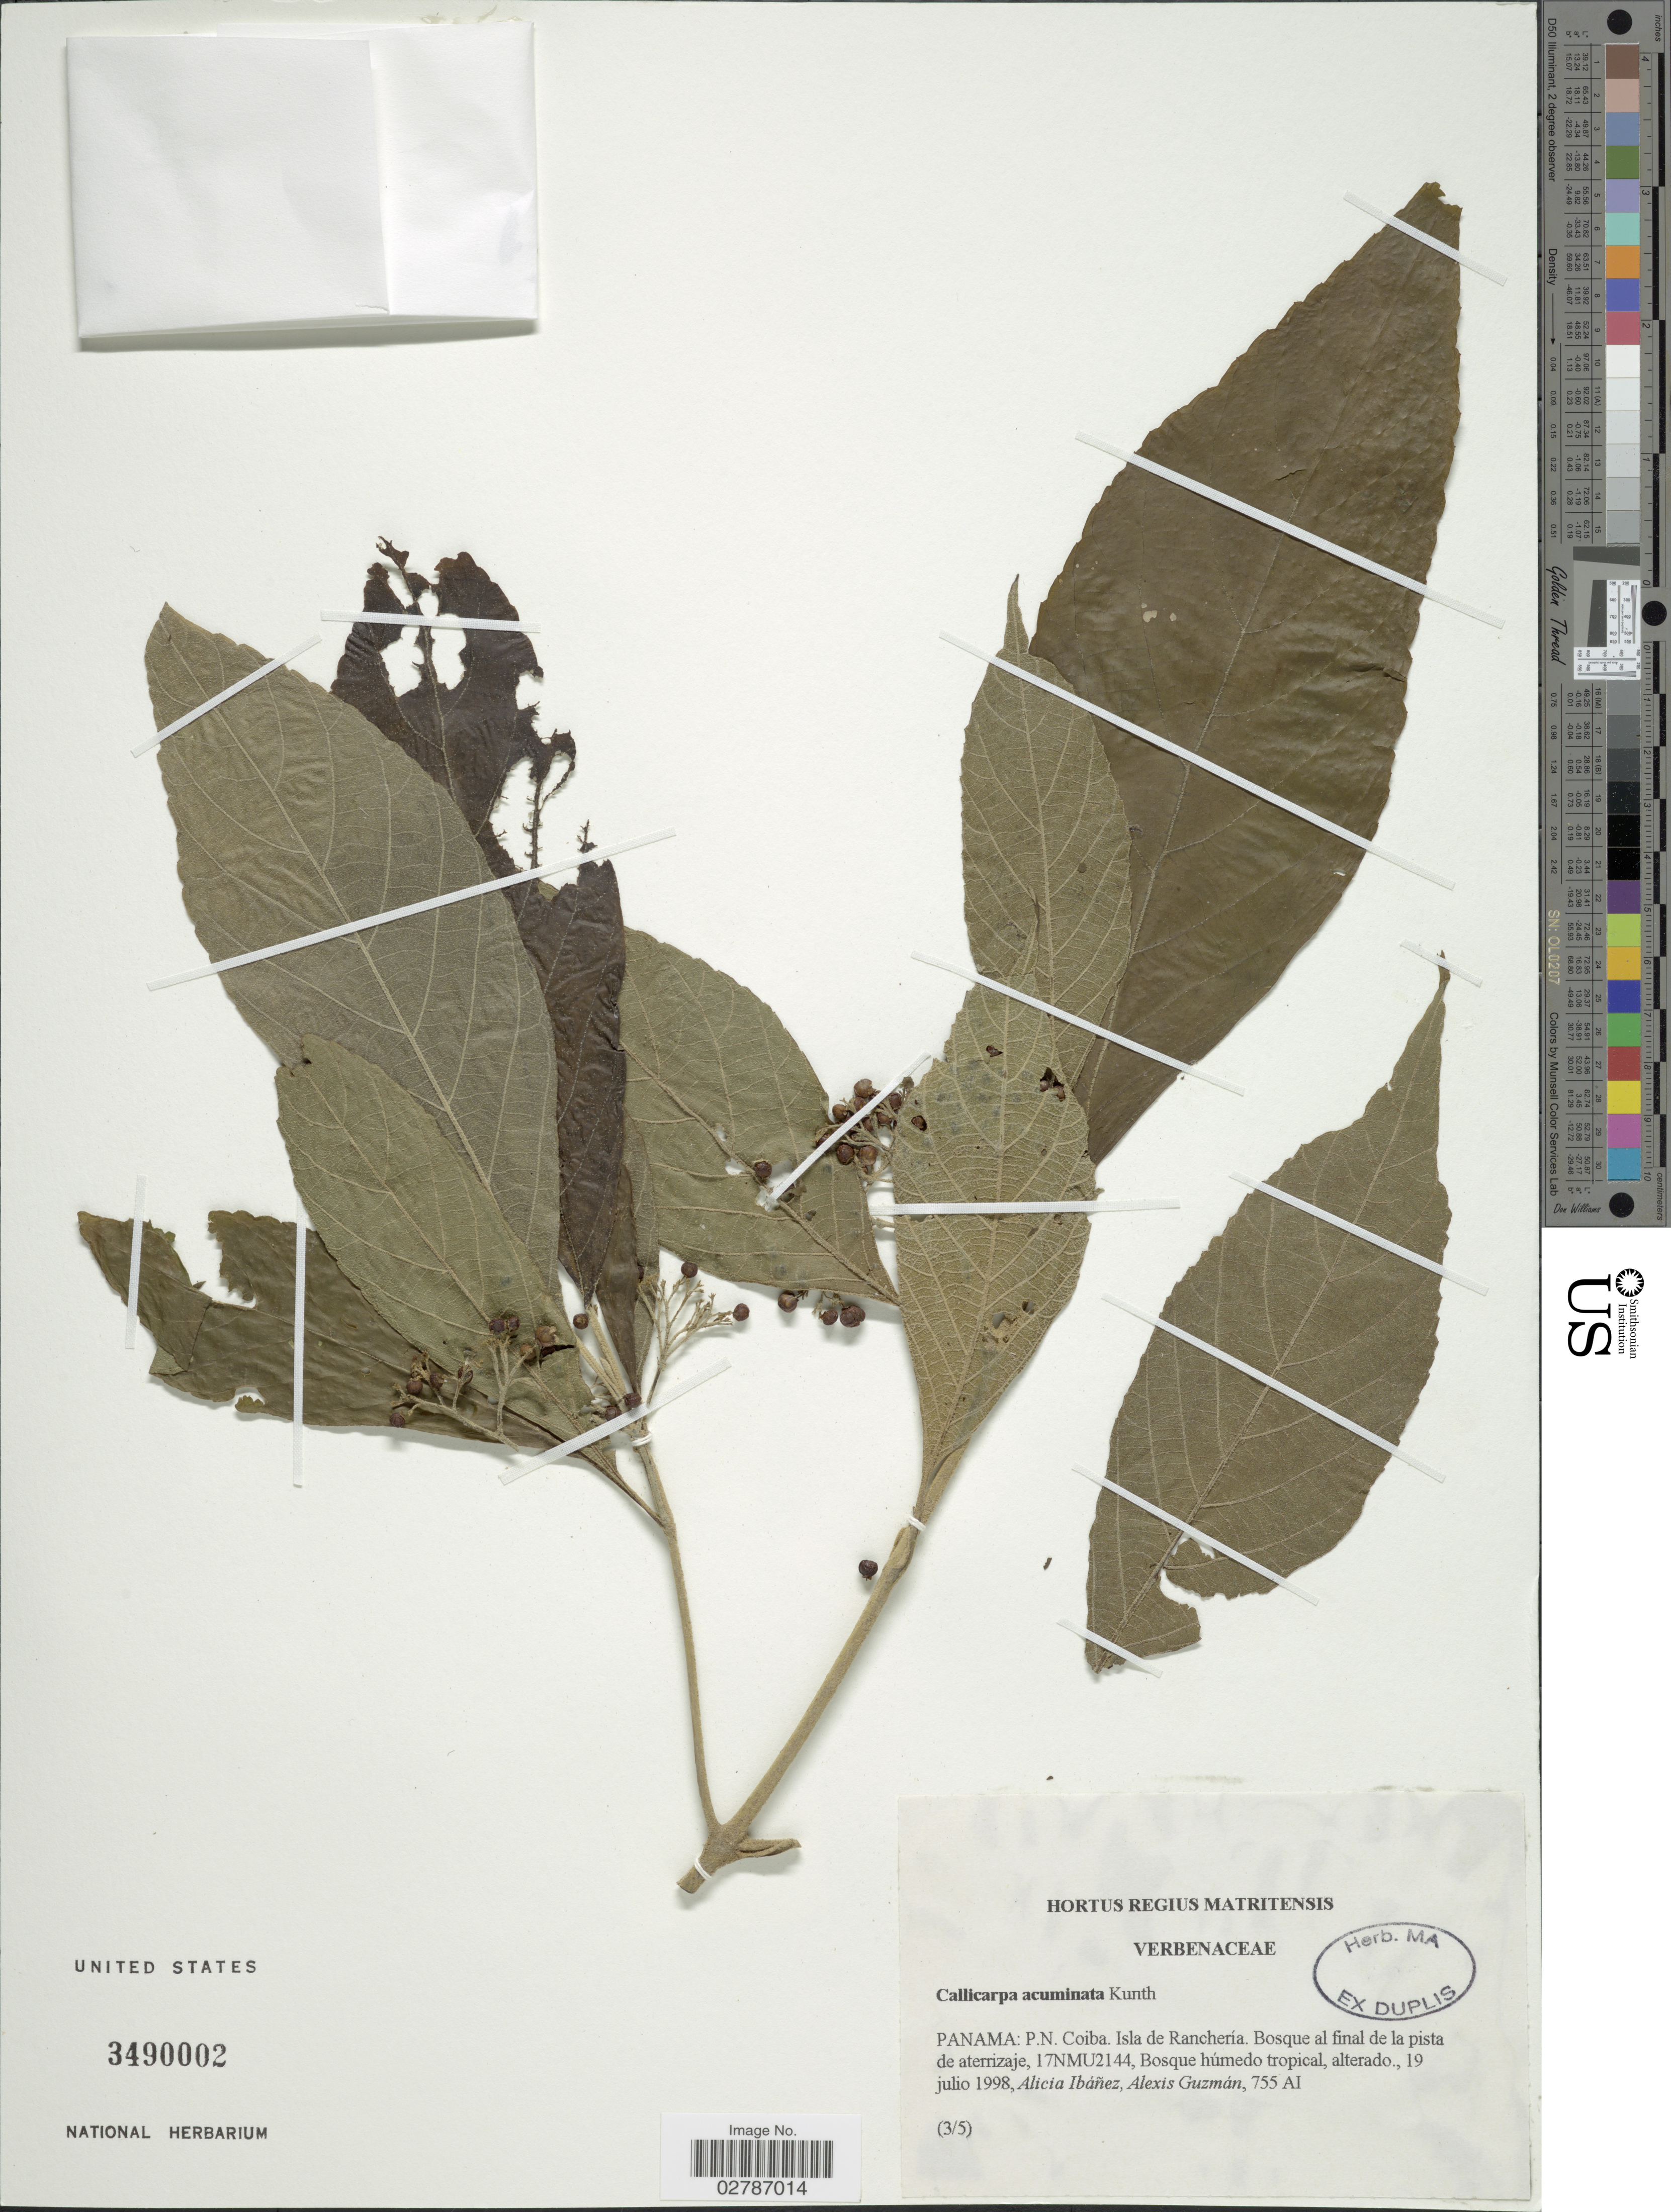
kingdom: Plantae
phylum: Tracheophyta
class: Magnoliopsida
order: Lamiales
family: Lamiaceae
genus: Callicarpa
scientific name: Callicarpa acuminata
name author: Kunth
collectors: A. Ibáñez & A. Guzman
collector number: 755AI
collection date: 1998-07-19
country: Panama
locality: P.N. Coiba. Isla de Ranchería. Bosque al final de la pista de aterrizaje, 17NMU2144.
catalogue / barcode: US 3490002